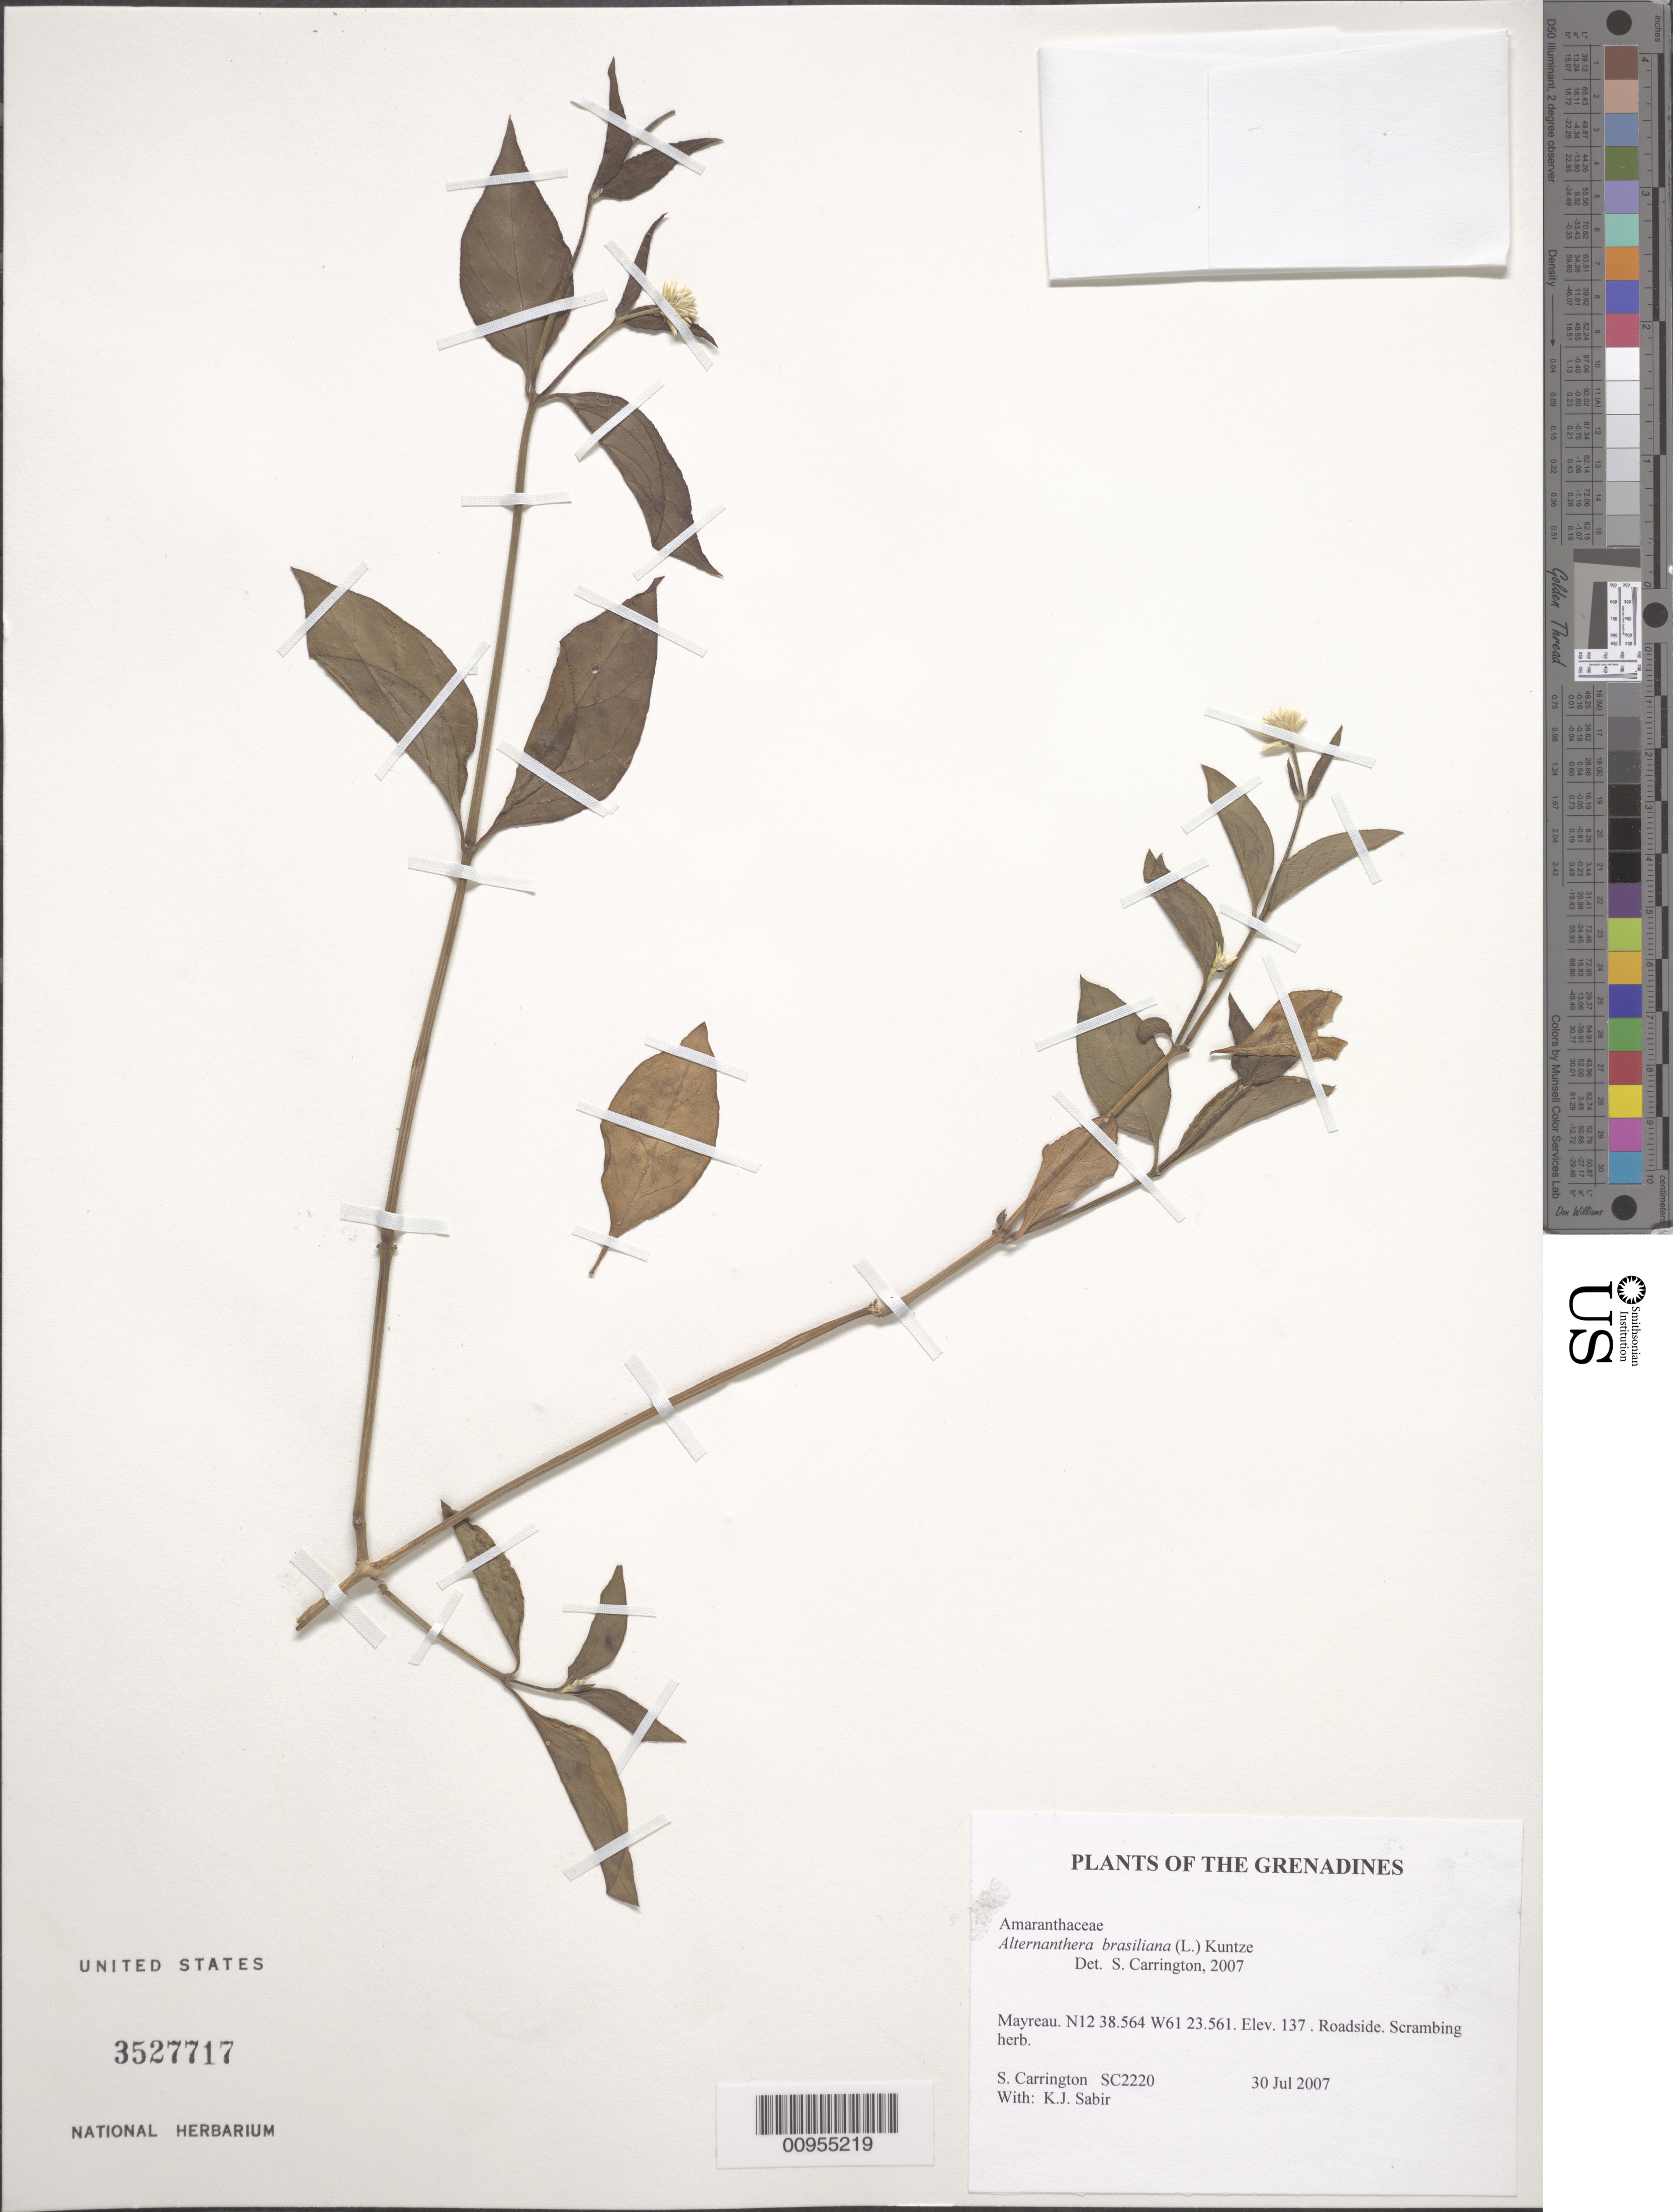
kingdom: Plantae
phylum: Tracheophyta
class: Magnoliopsida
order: Caryophyllales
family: Amaranthaceae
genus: Alternanthera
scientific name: Alternanthera brasiliana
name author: (L.) Kuntze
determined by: Carrington, C. M. S.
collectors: C. M. S. Carrington & K. Sabir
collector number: SC 2220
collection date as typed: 30 Jul 2007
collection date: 2007-07-30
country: St. Vincent - Grenadines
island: Mayreau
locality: Mayreau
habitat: roadside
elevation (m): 137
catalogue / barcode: US 3527717